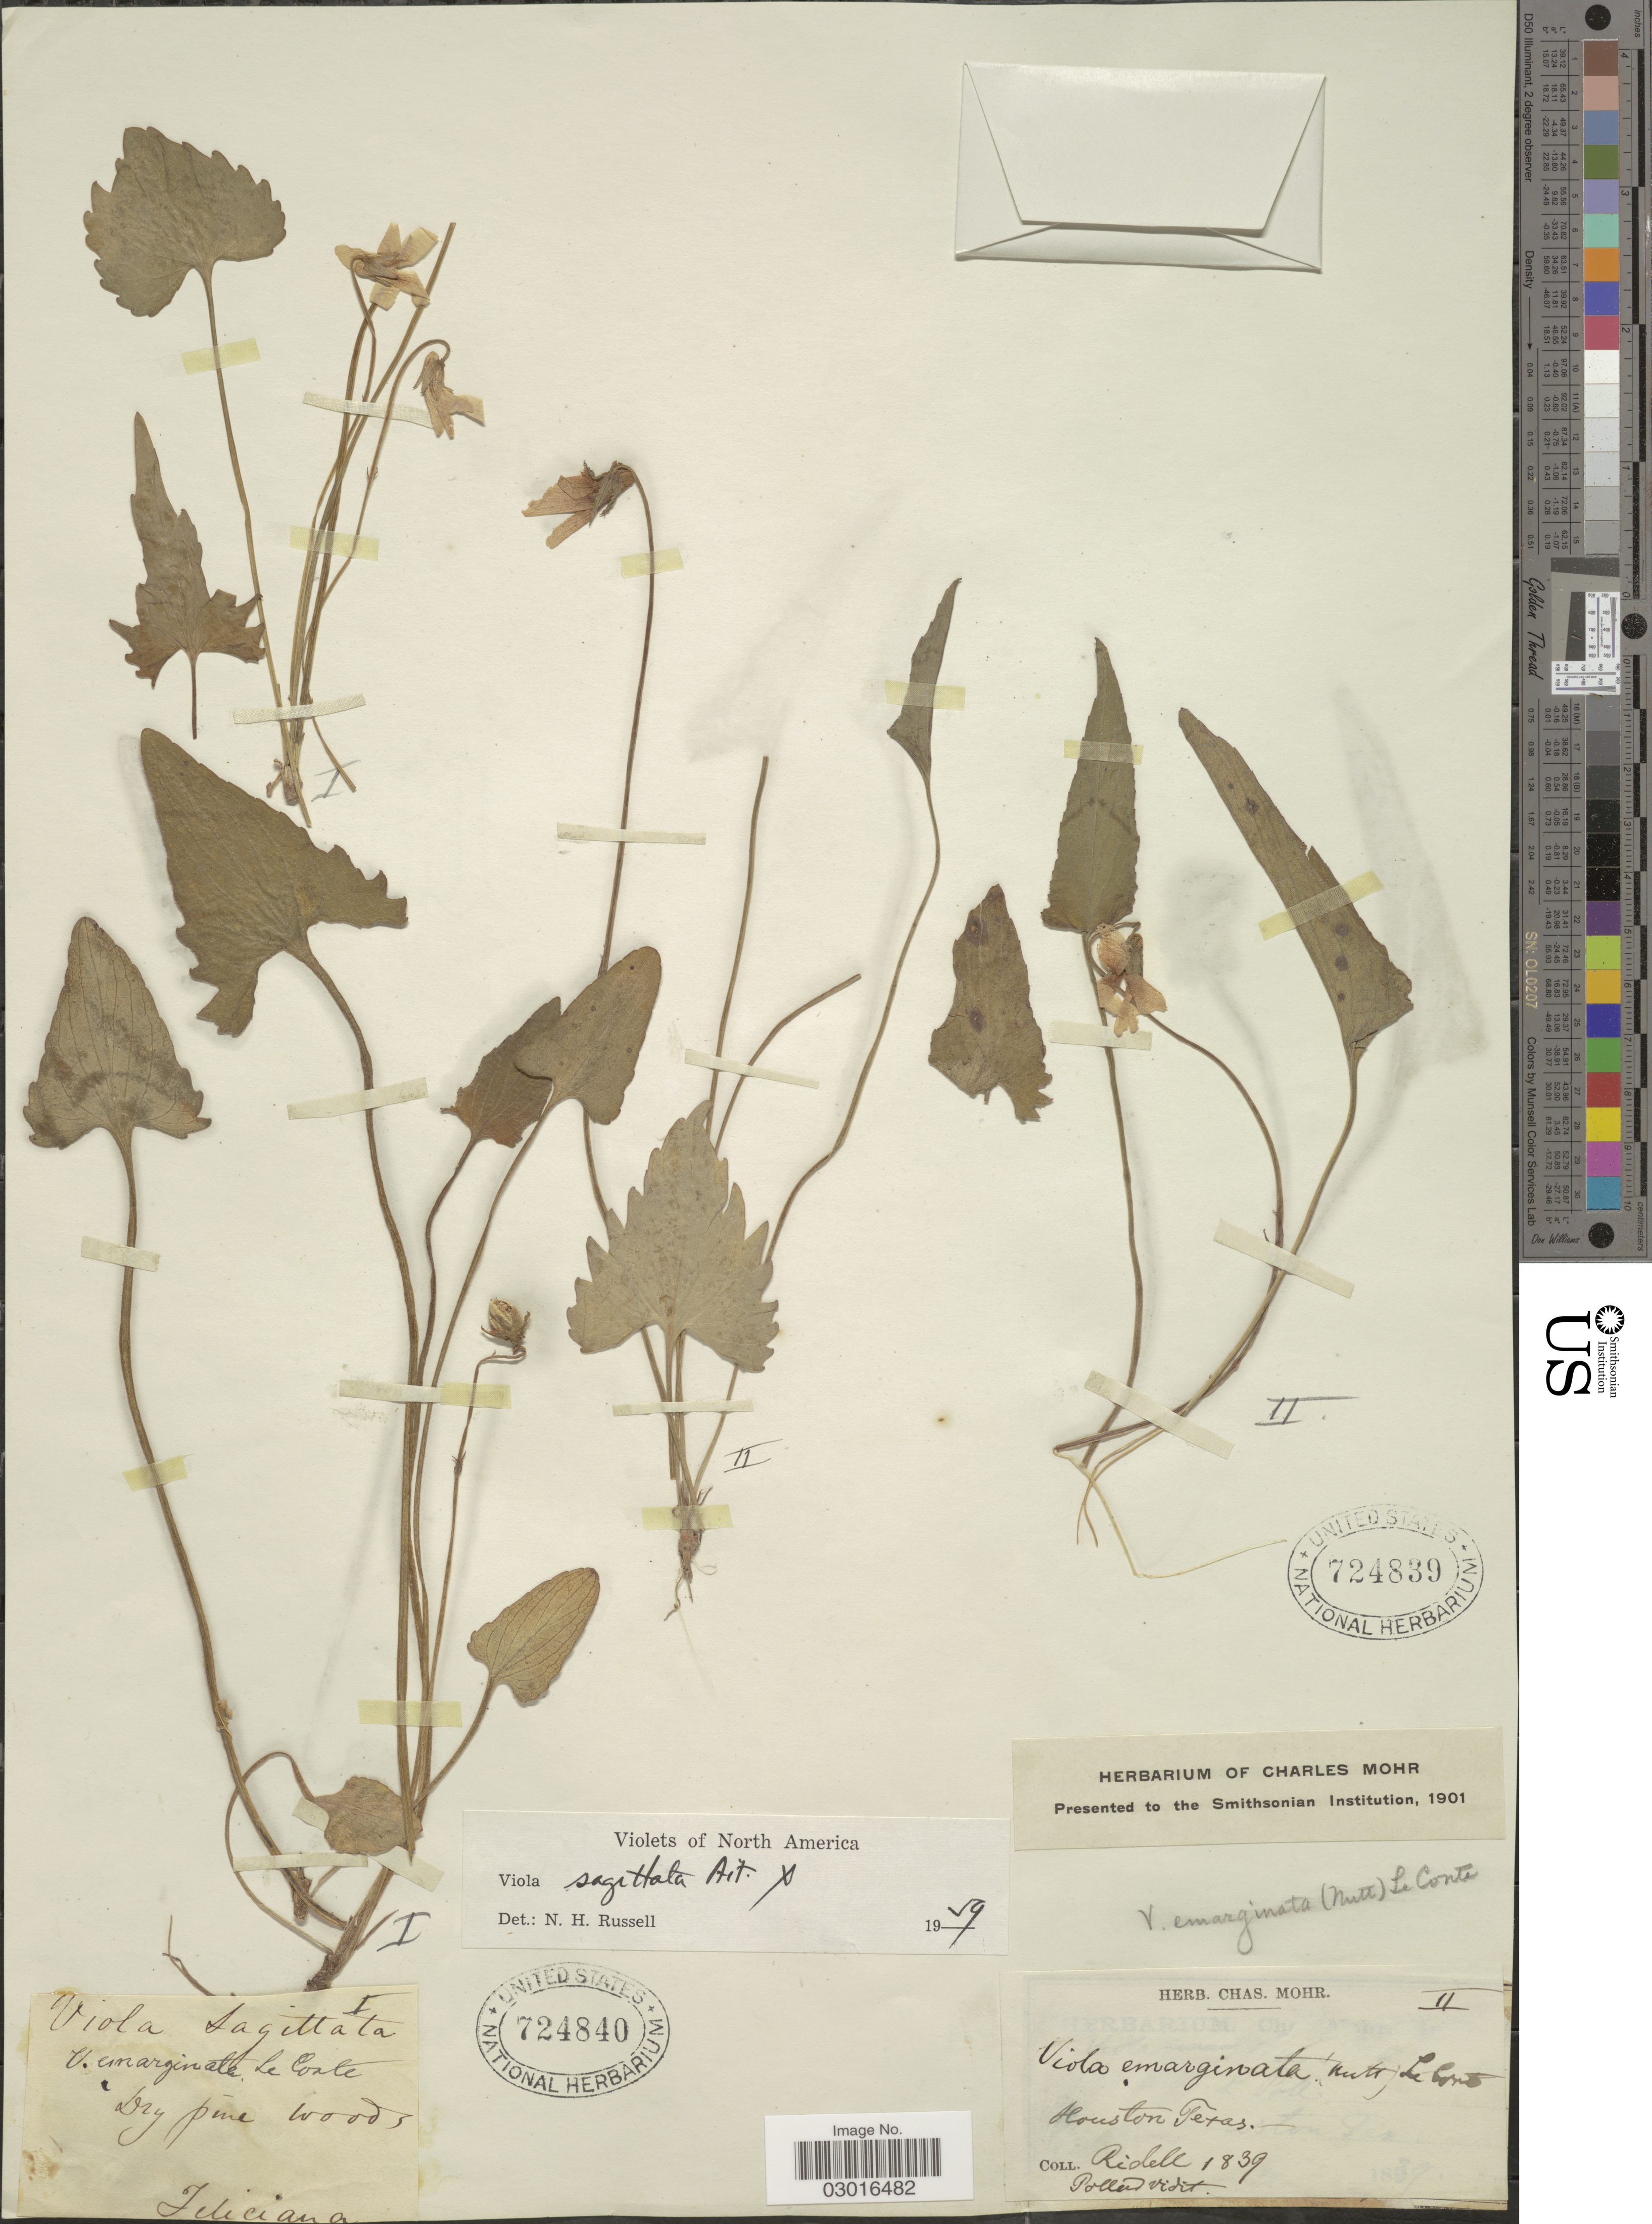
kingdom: Plantae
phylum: Tracheophyta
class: Magnoliopsida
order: Malpighiales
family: Violaceae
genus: Viola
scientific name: Viola sagittata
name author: Aiton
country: United States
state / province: Indiana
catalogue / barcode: US 724840-2